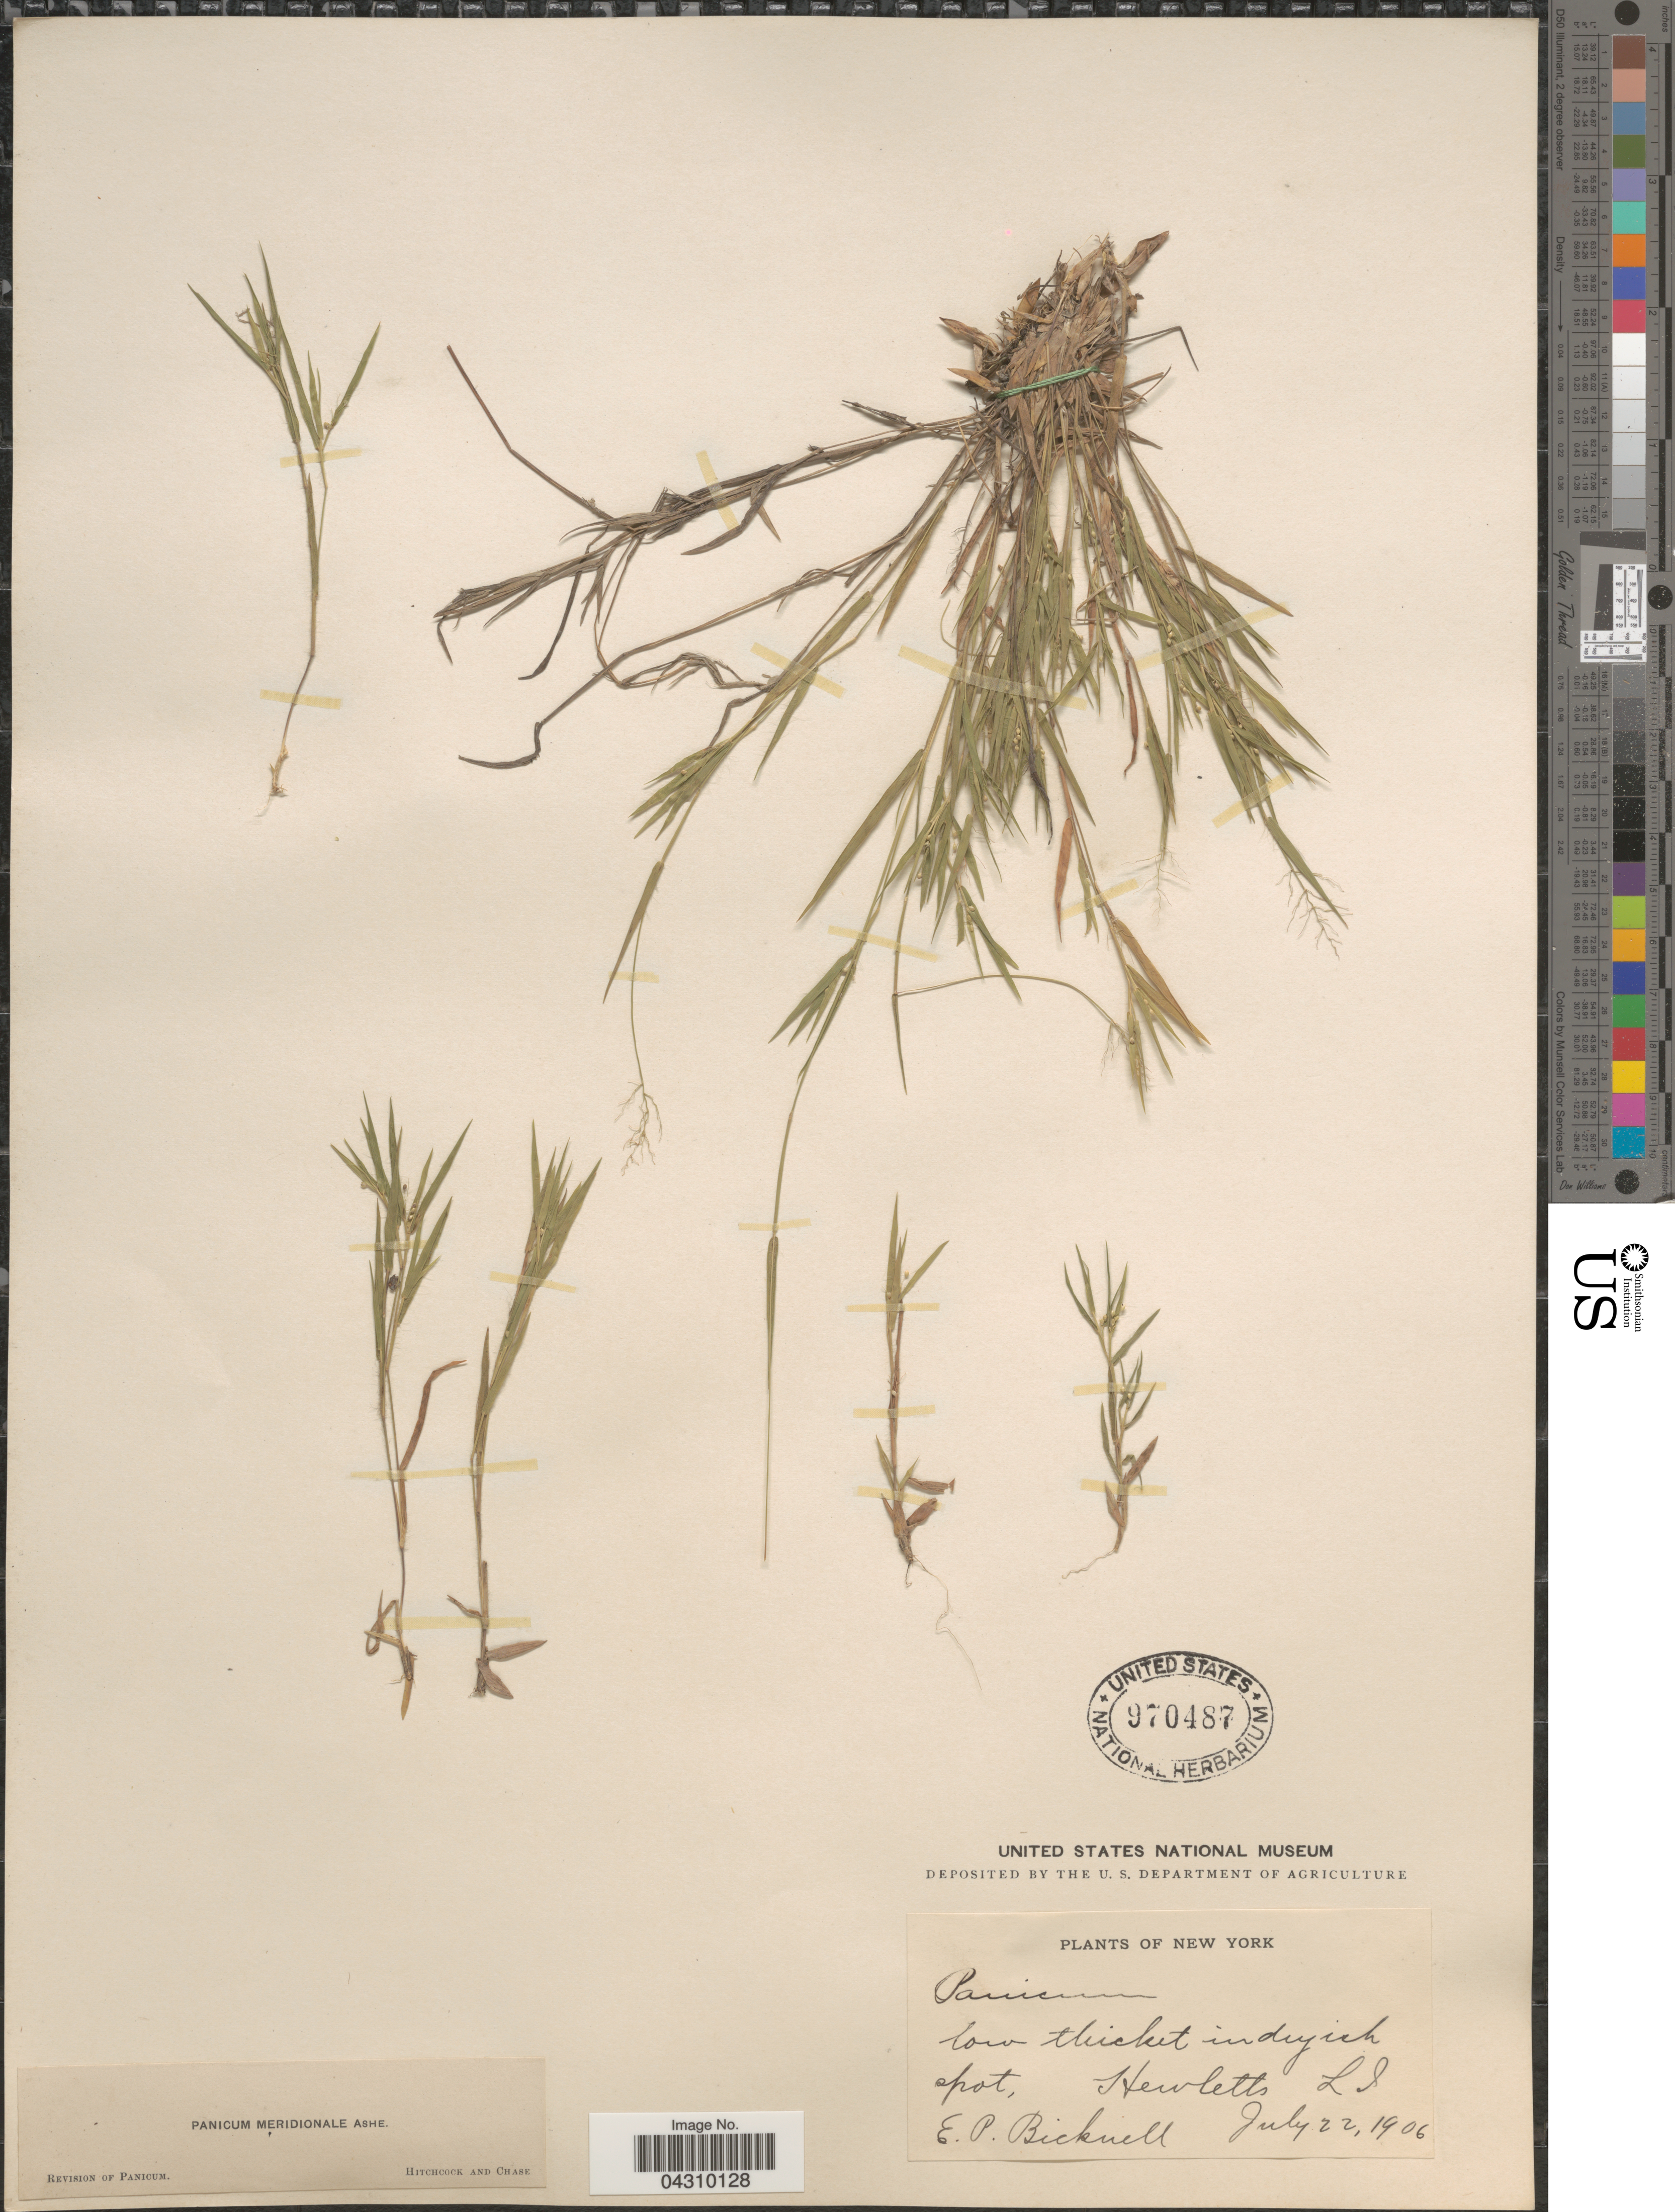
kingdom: Plantae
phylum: Tracheophyta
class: Liliopsida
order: Poales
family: Poaceae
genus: Dichanthelium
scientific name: Dichanthelium acuminatum var. acuminatum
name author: (Sw.) Gould & C.A. Clark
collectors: E. P. Bicknell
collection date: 1906-07-22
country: United States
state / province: New York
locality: Hewletts L. I.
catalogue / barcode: US 970487